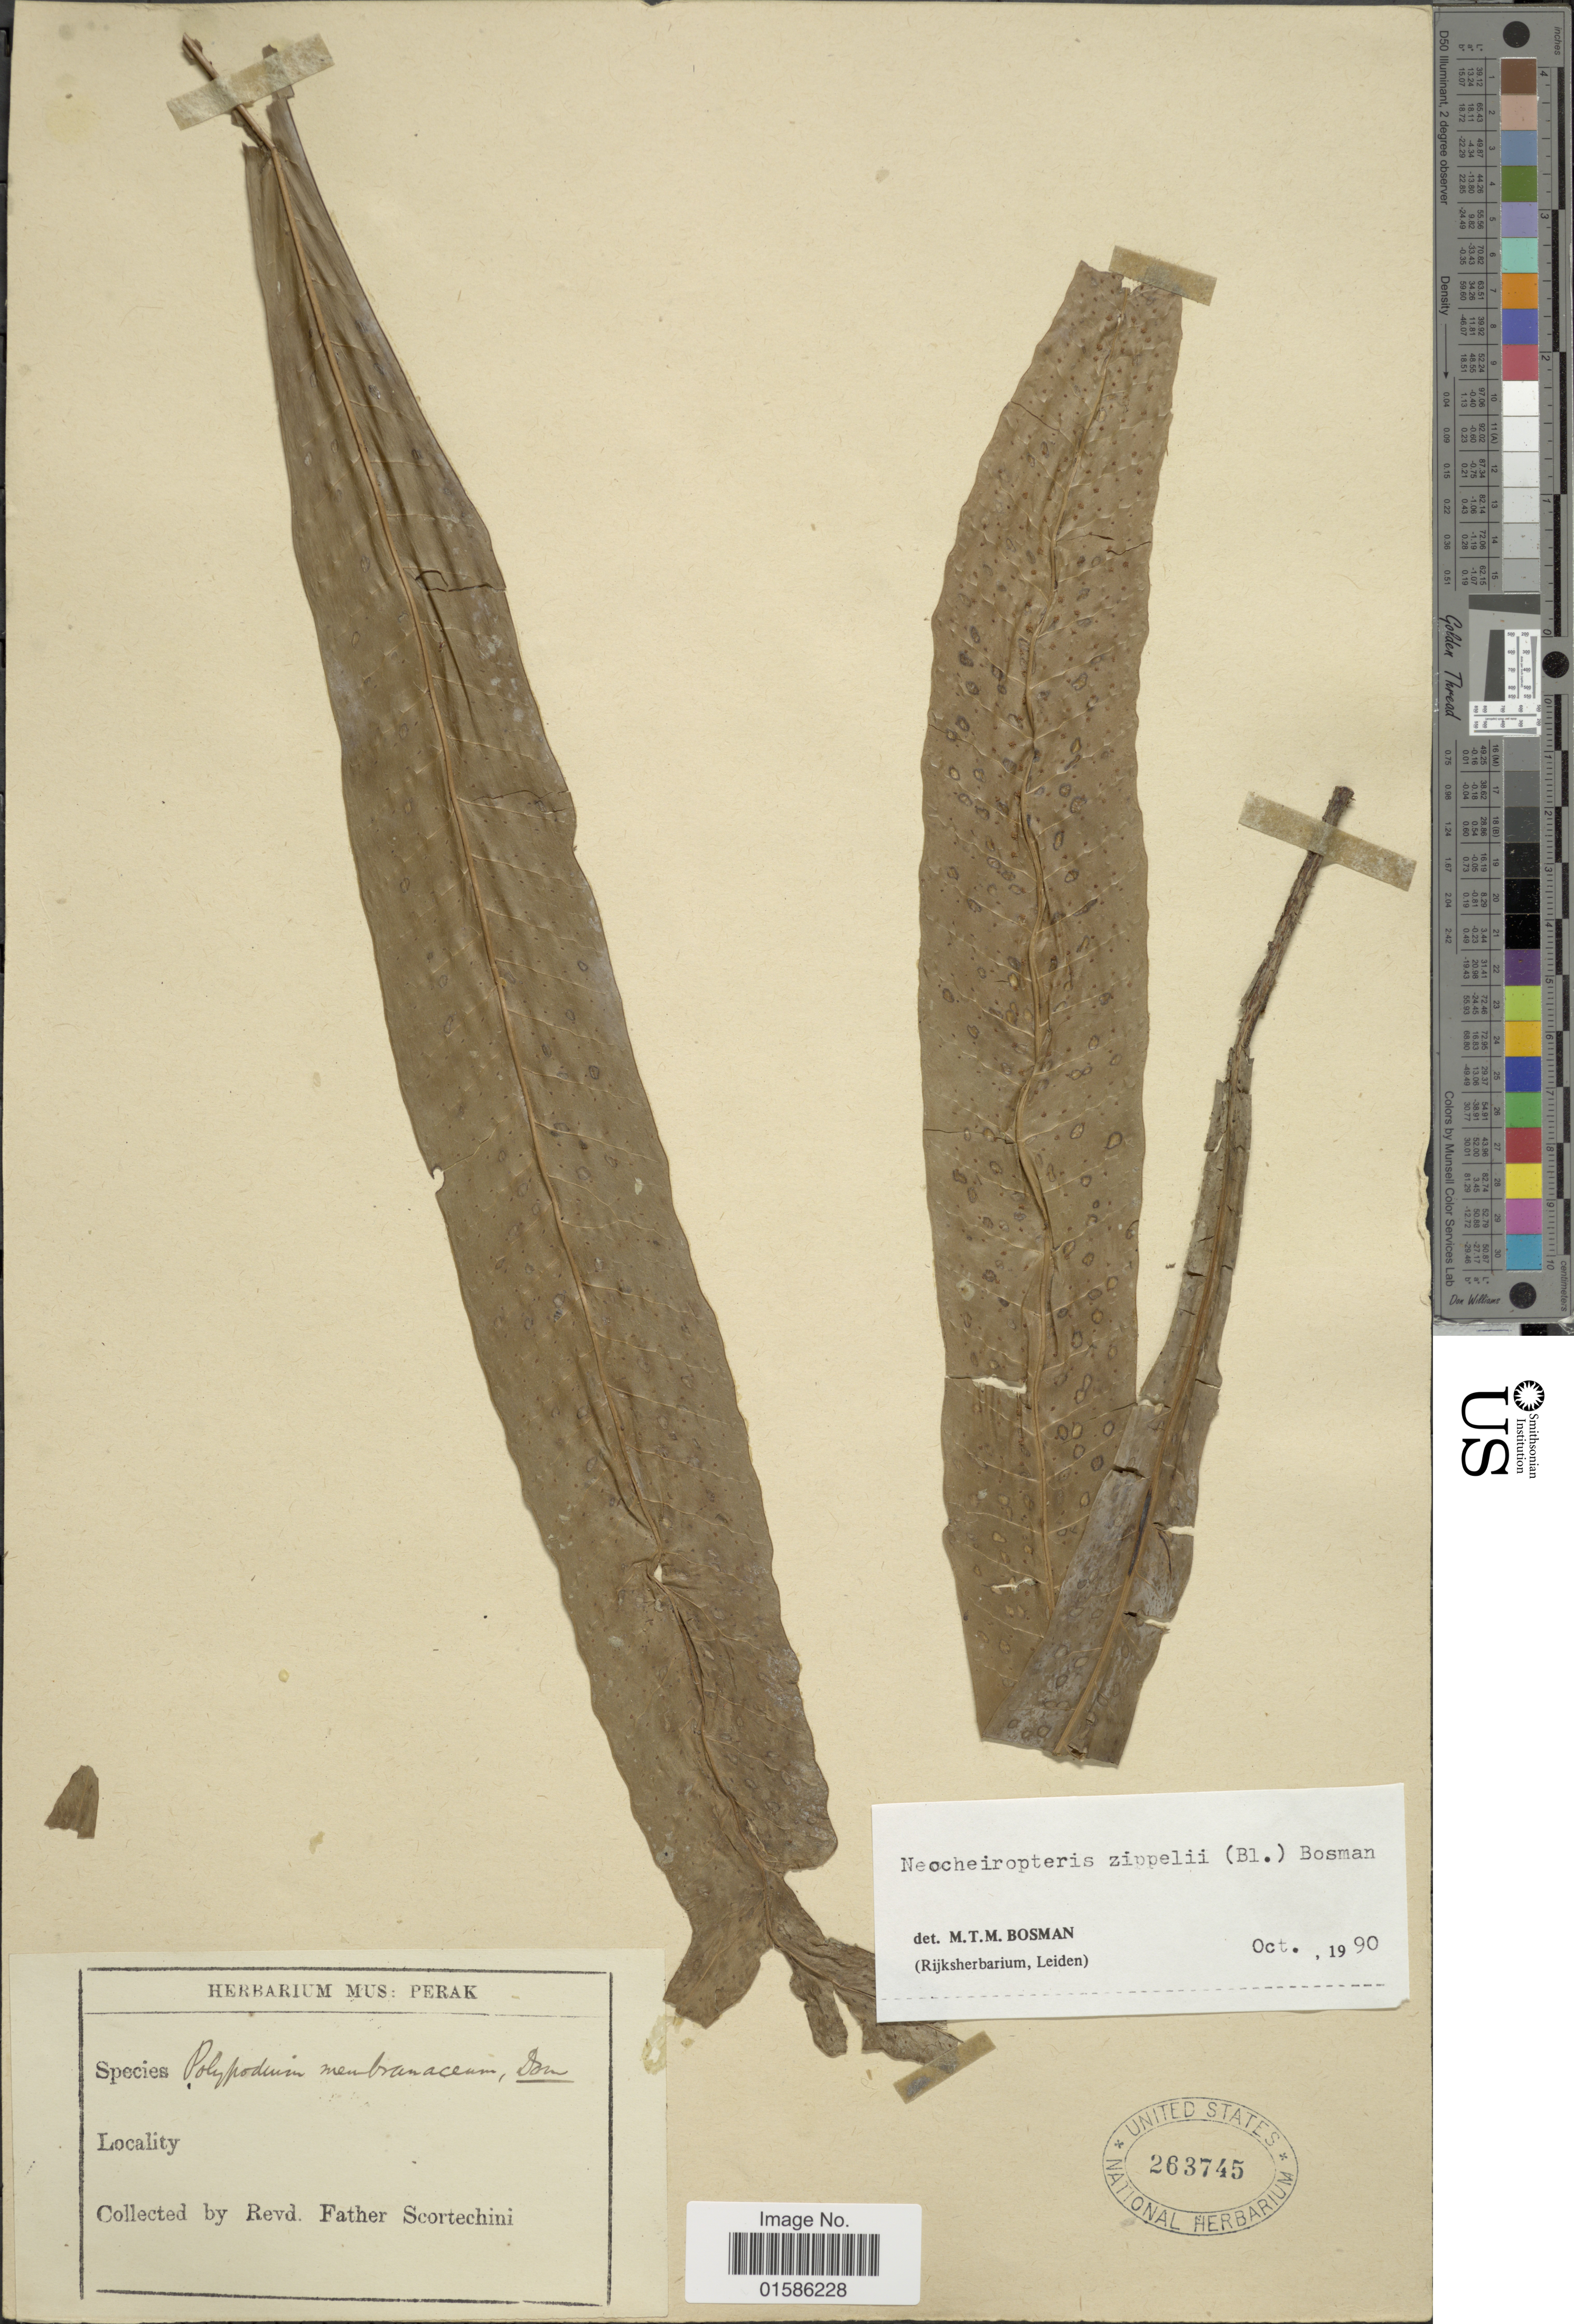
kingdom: Plantae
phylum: Tracheophyta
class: Polypodiopsida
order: Polypodiales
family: Polypodiaceae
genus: Microsorum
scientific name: Microsorum zippelii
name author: (Blume) Ching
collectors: Fr. Scortechini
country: Malaysia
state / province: Perak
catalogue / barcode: US 263745